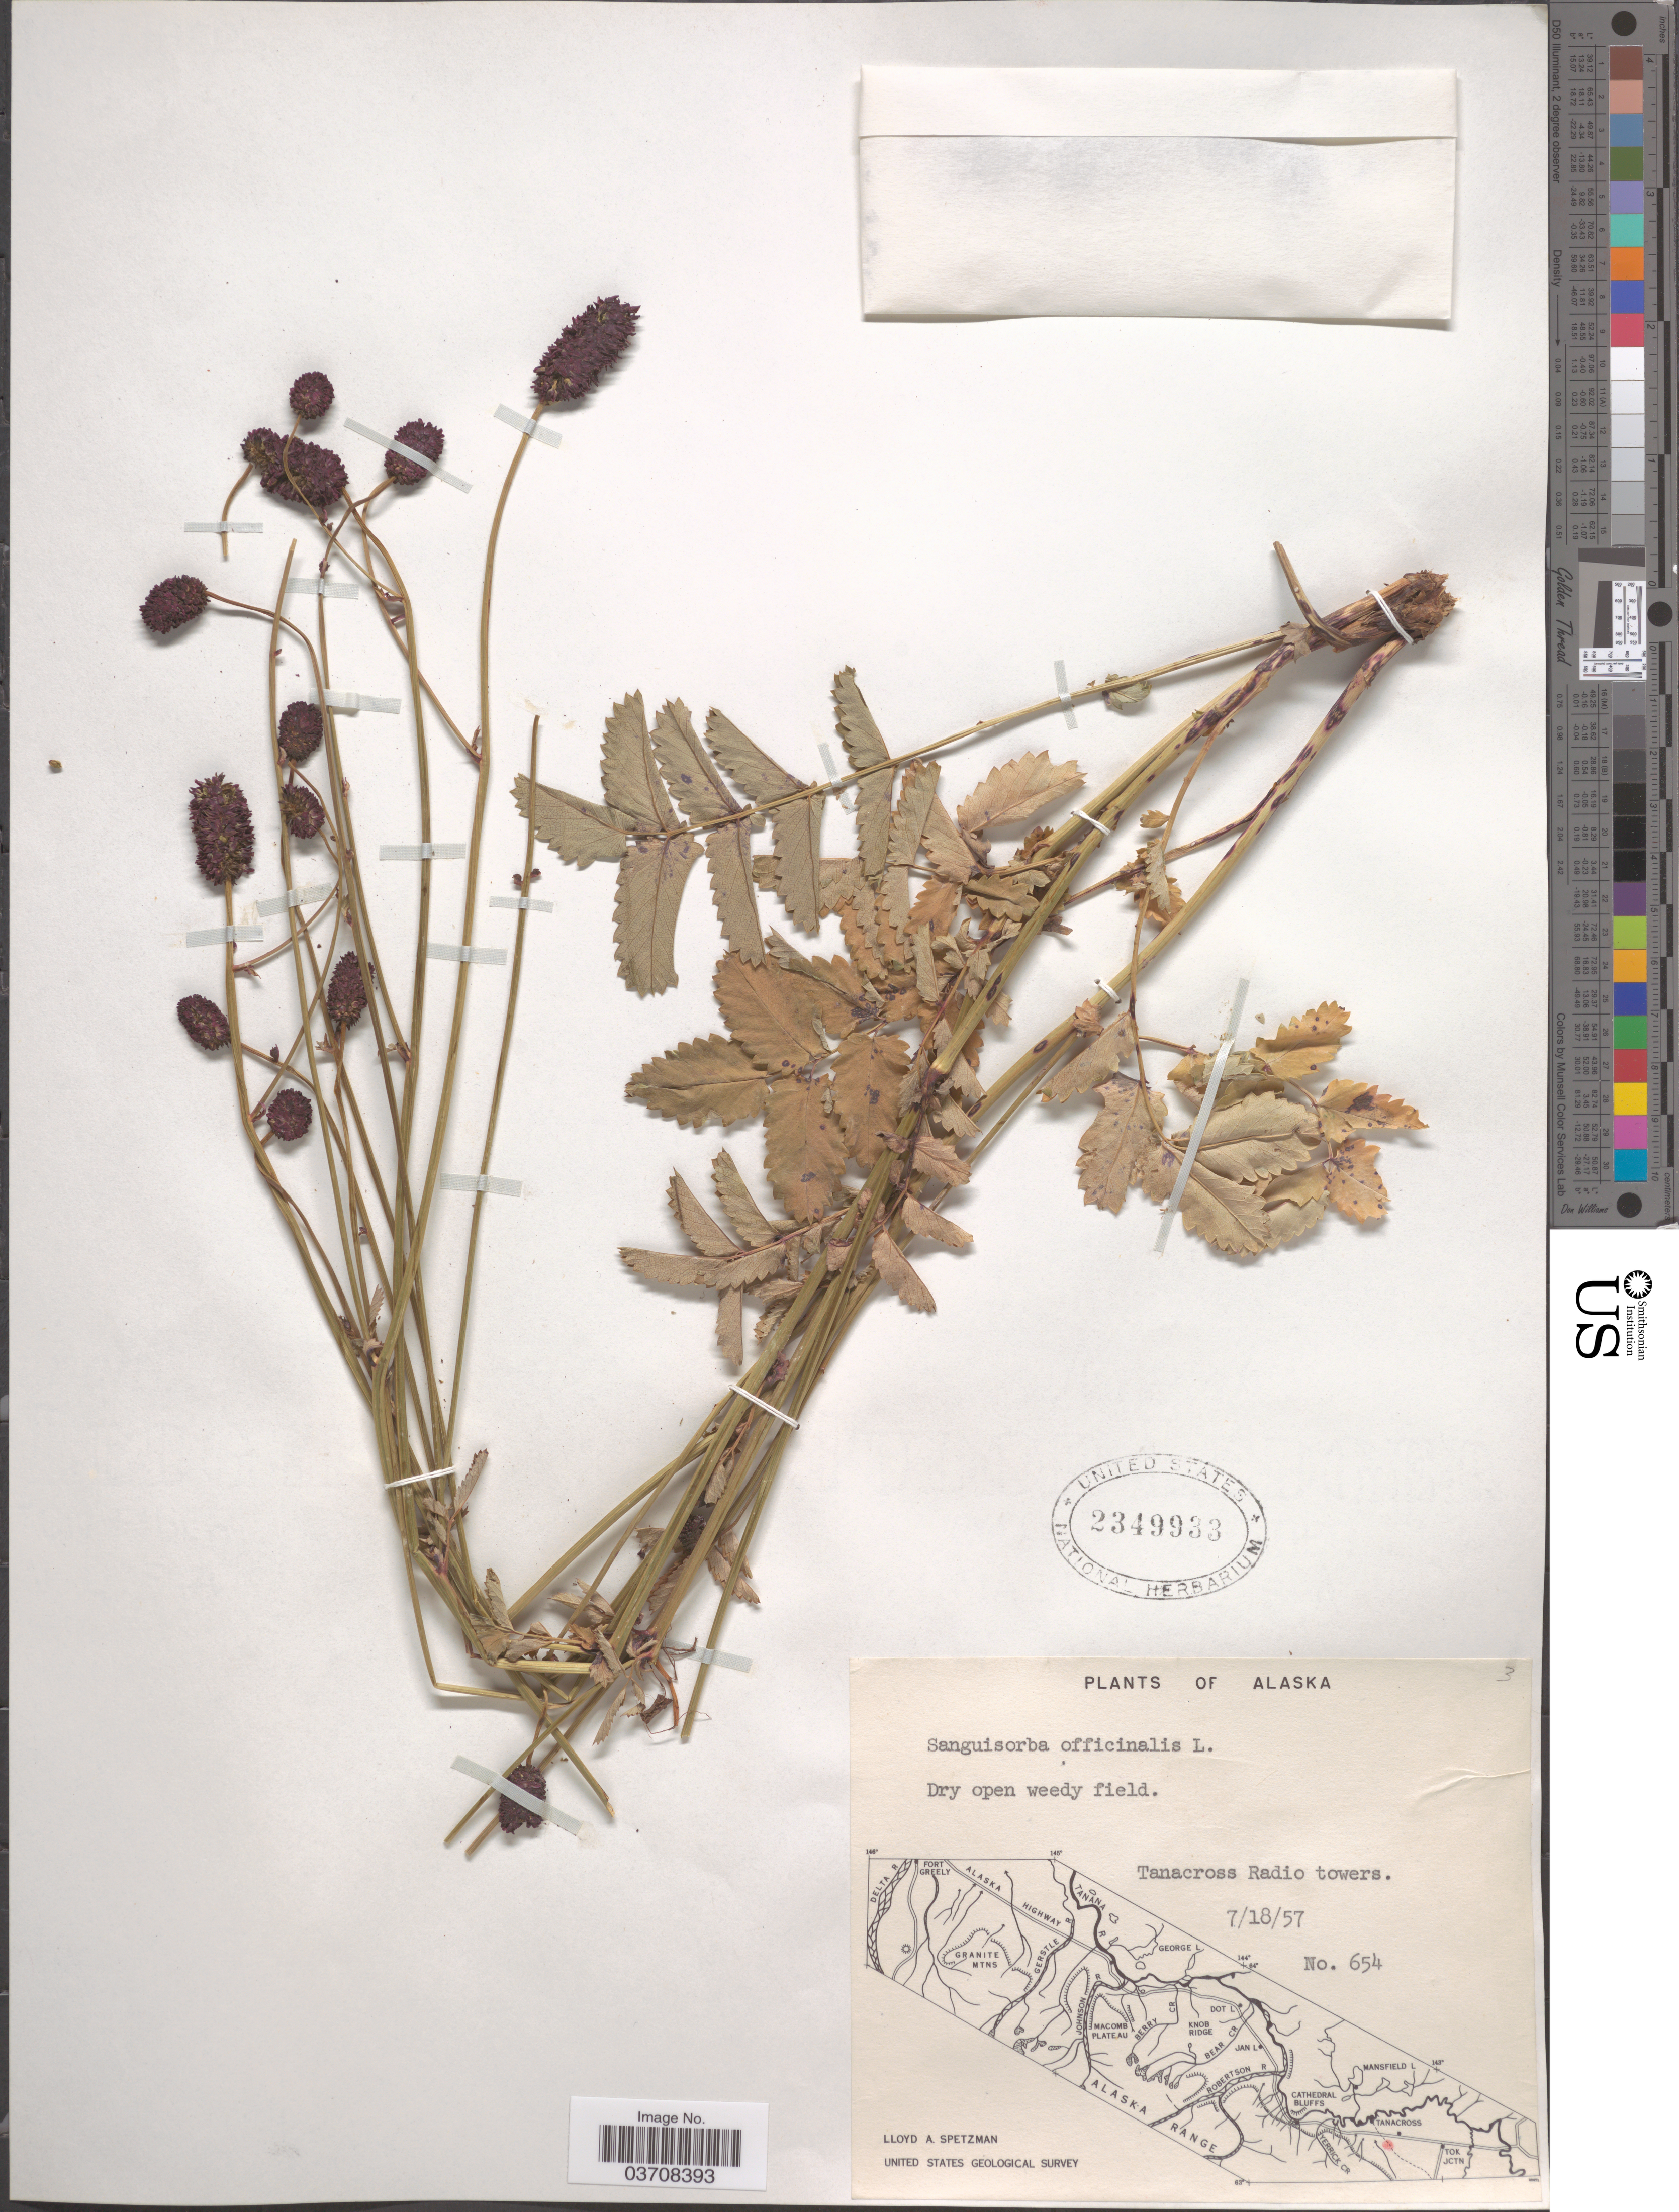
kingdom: Plantae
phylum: Tracheophyta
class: Magnoliopsida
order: Rosales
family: Rosaceae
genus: Sanguisorba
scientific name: Sanguisorba officinalis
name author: L.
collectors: L. Spetzman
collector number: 654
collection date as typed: Transcribed d/m/y: 18/7/57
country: United States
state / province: Alaska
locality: Tanacross Radio towers.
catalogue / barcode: US 2349933